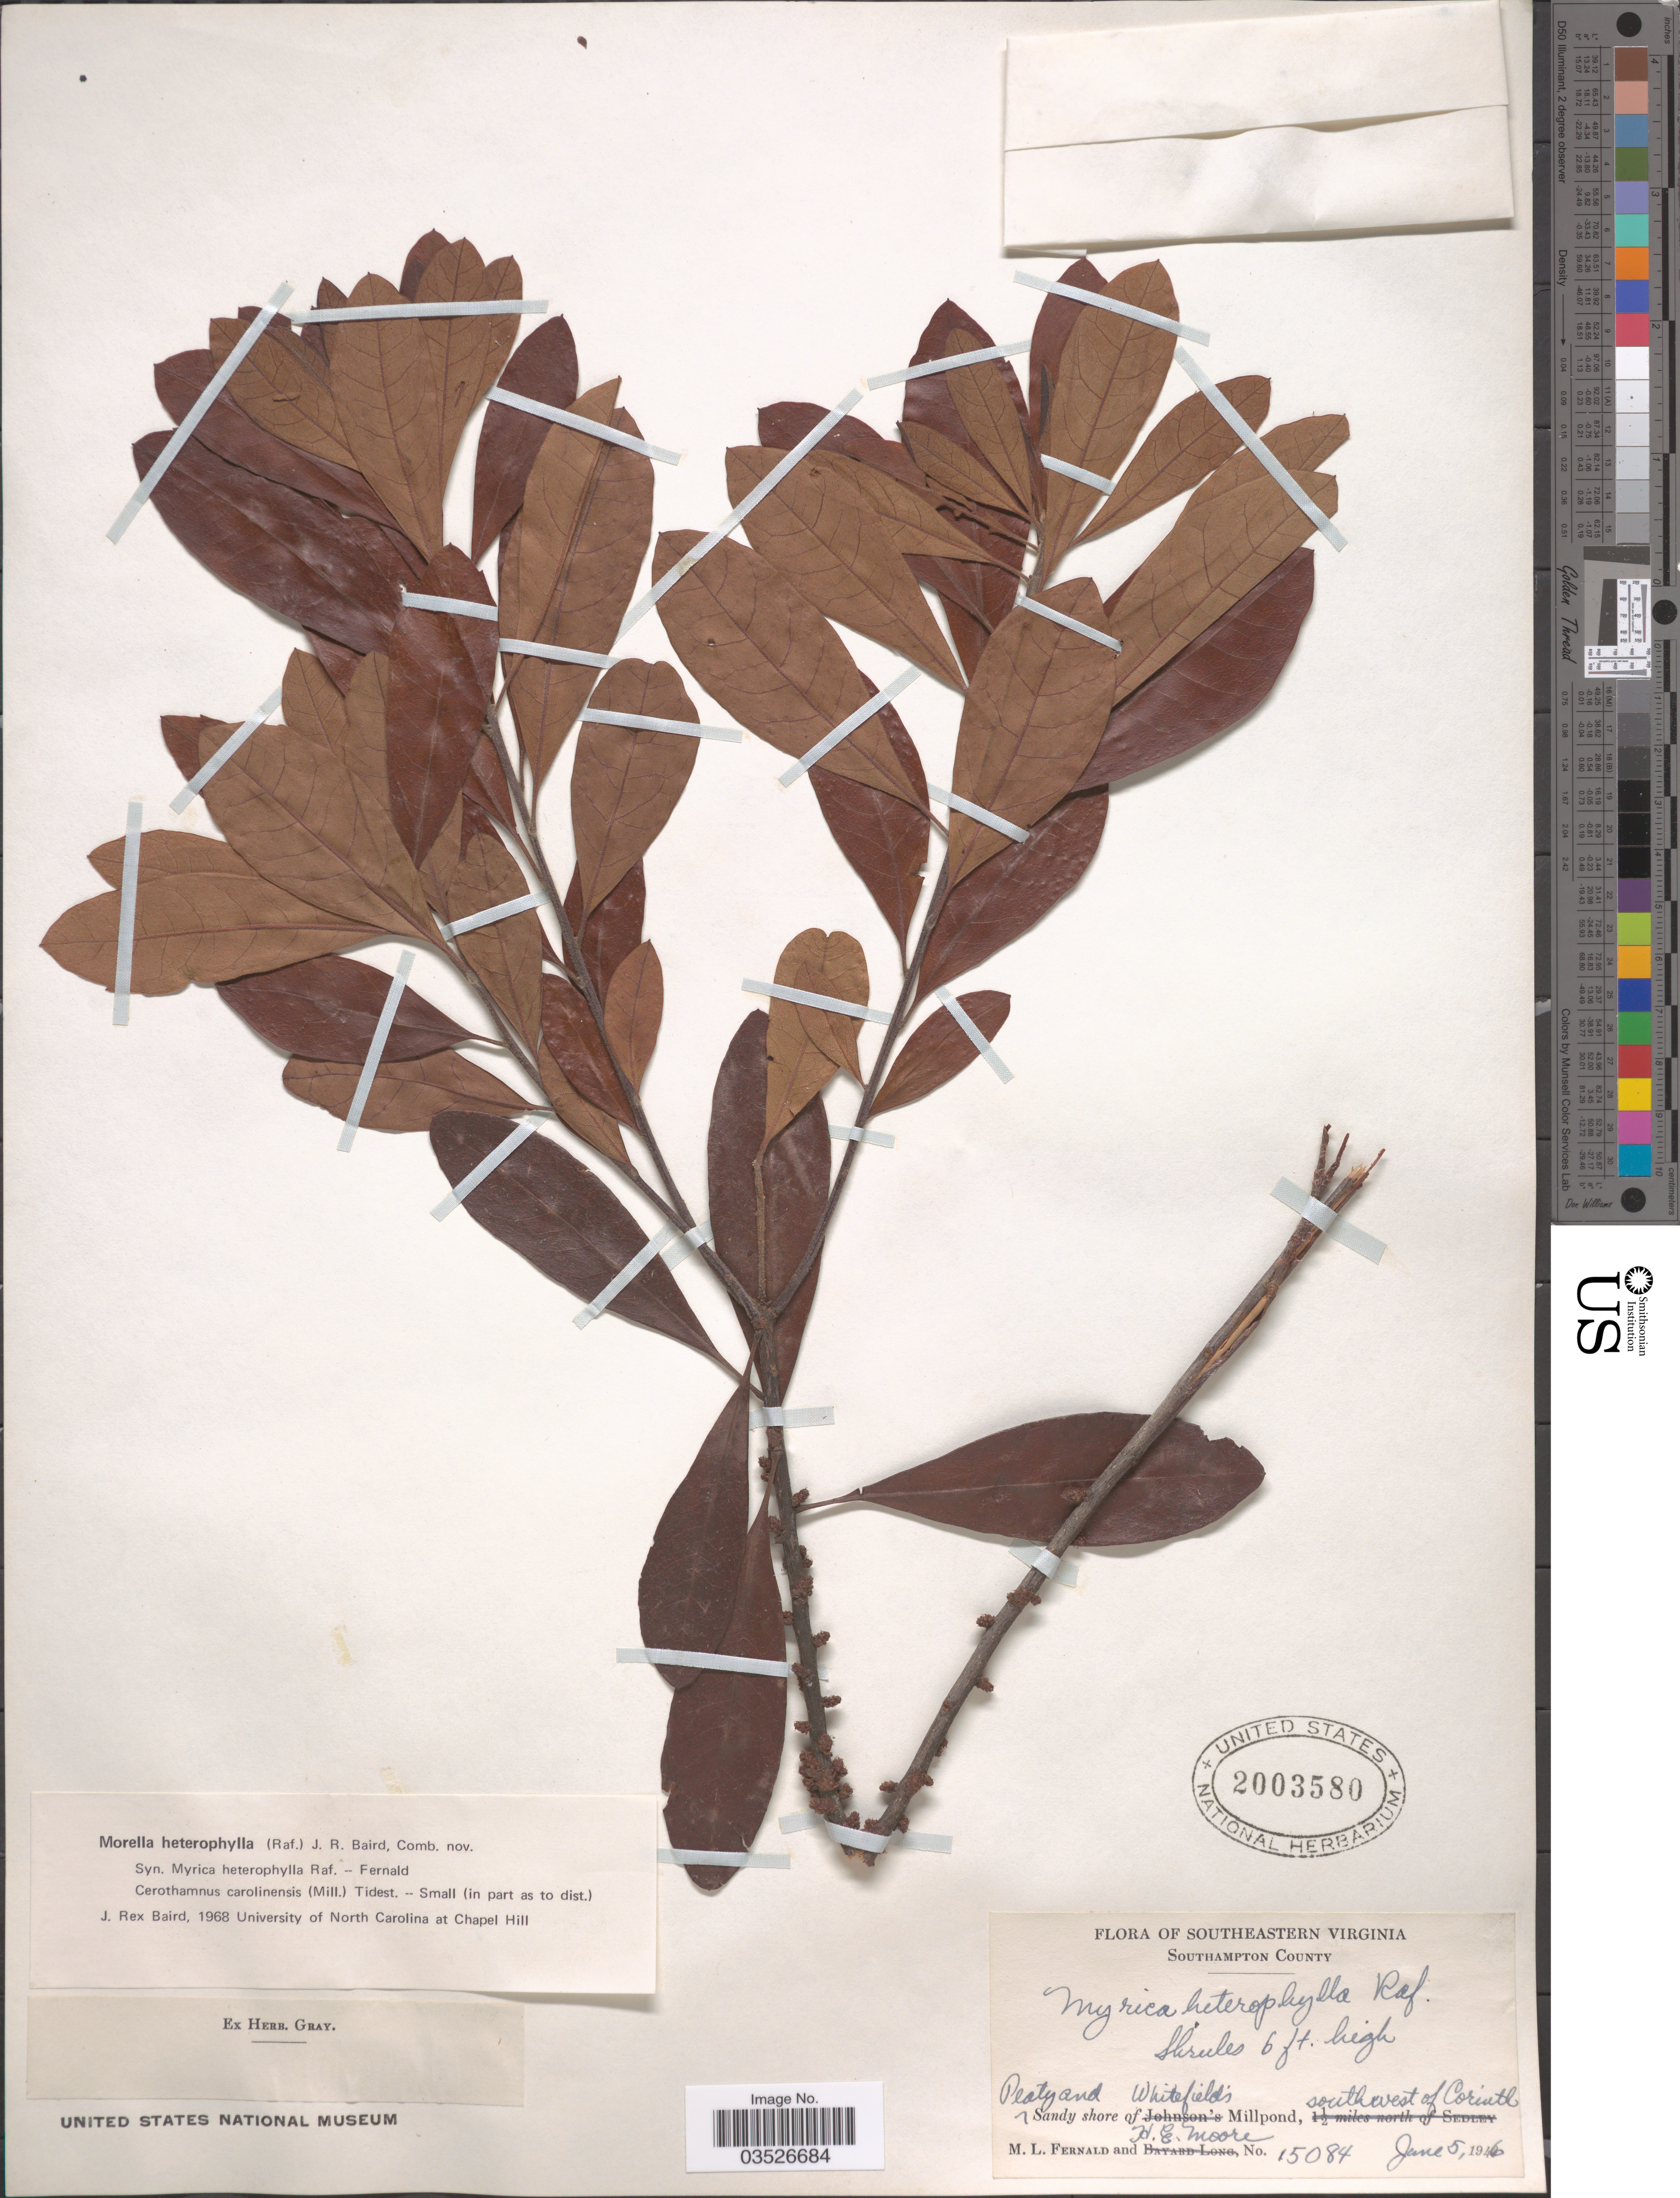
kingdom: Plantae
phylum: Tracheophyta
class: Magnoliopsida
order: Fagales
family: Myricaceae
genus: Morella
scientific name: Morella caroliniensis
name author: (Mill.) Small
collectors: M. L. Fernald & H. Moore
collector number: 15084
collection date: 1946-06-05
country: United States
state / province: Virginia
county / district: Southampton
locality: Southeastern Virginia. Southampton County. Peaty and sandy shore of Whitefield's Millpond, southwest of Corinth.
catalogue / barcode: US 2003580